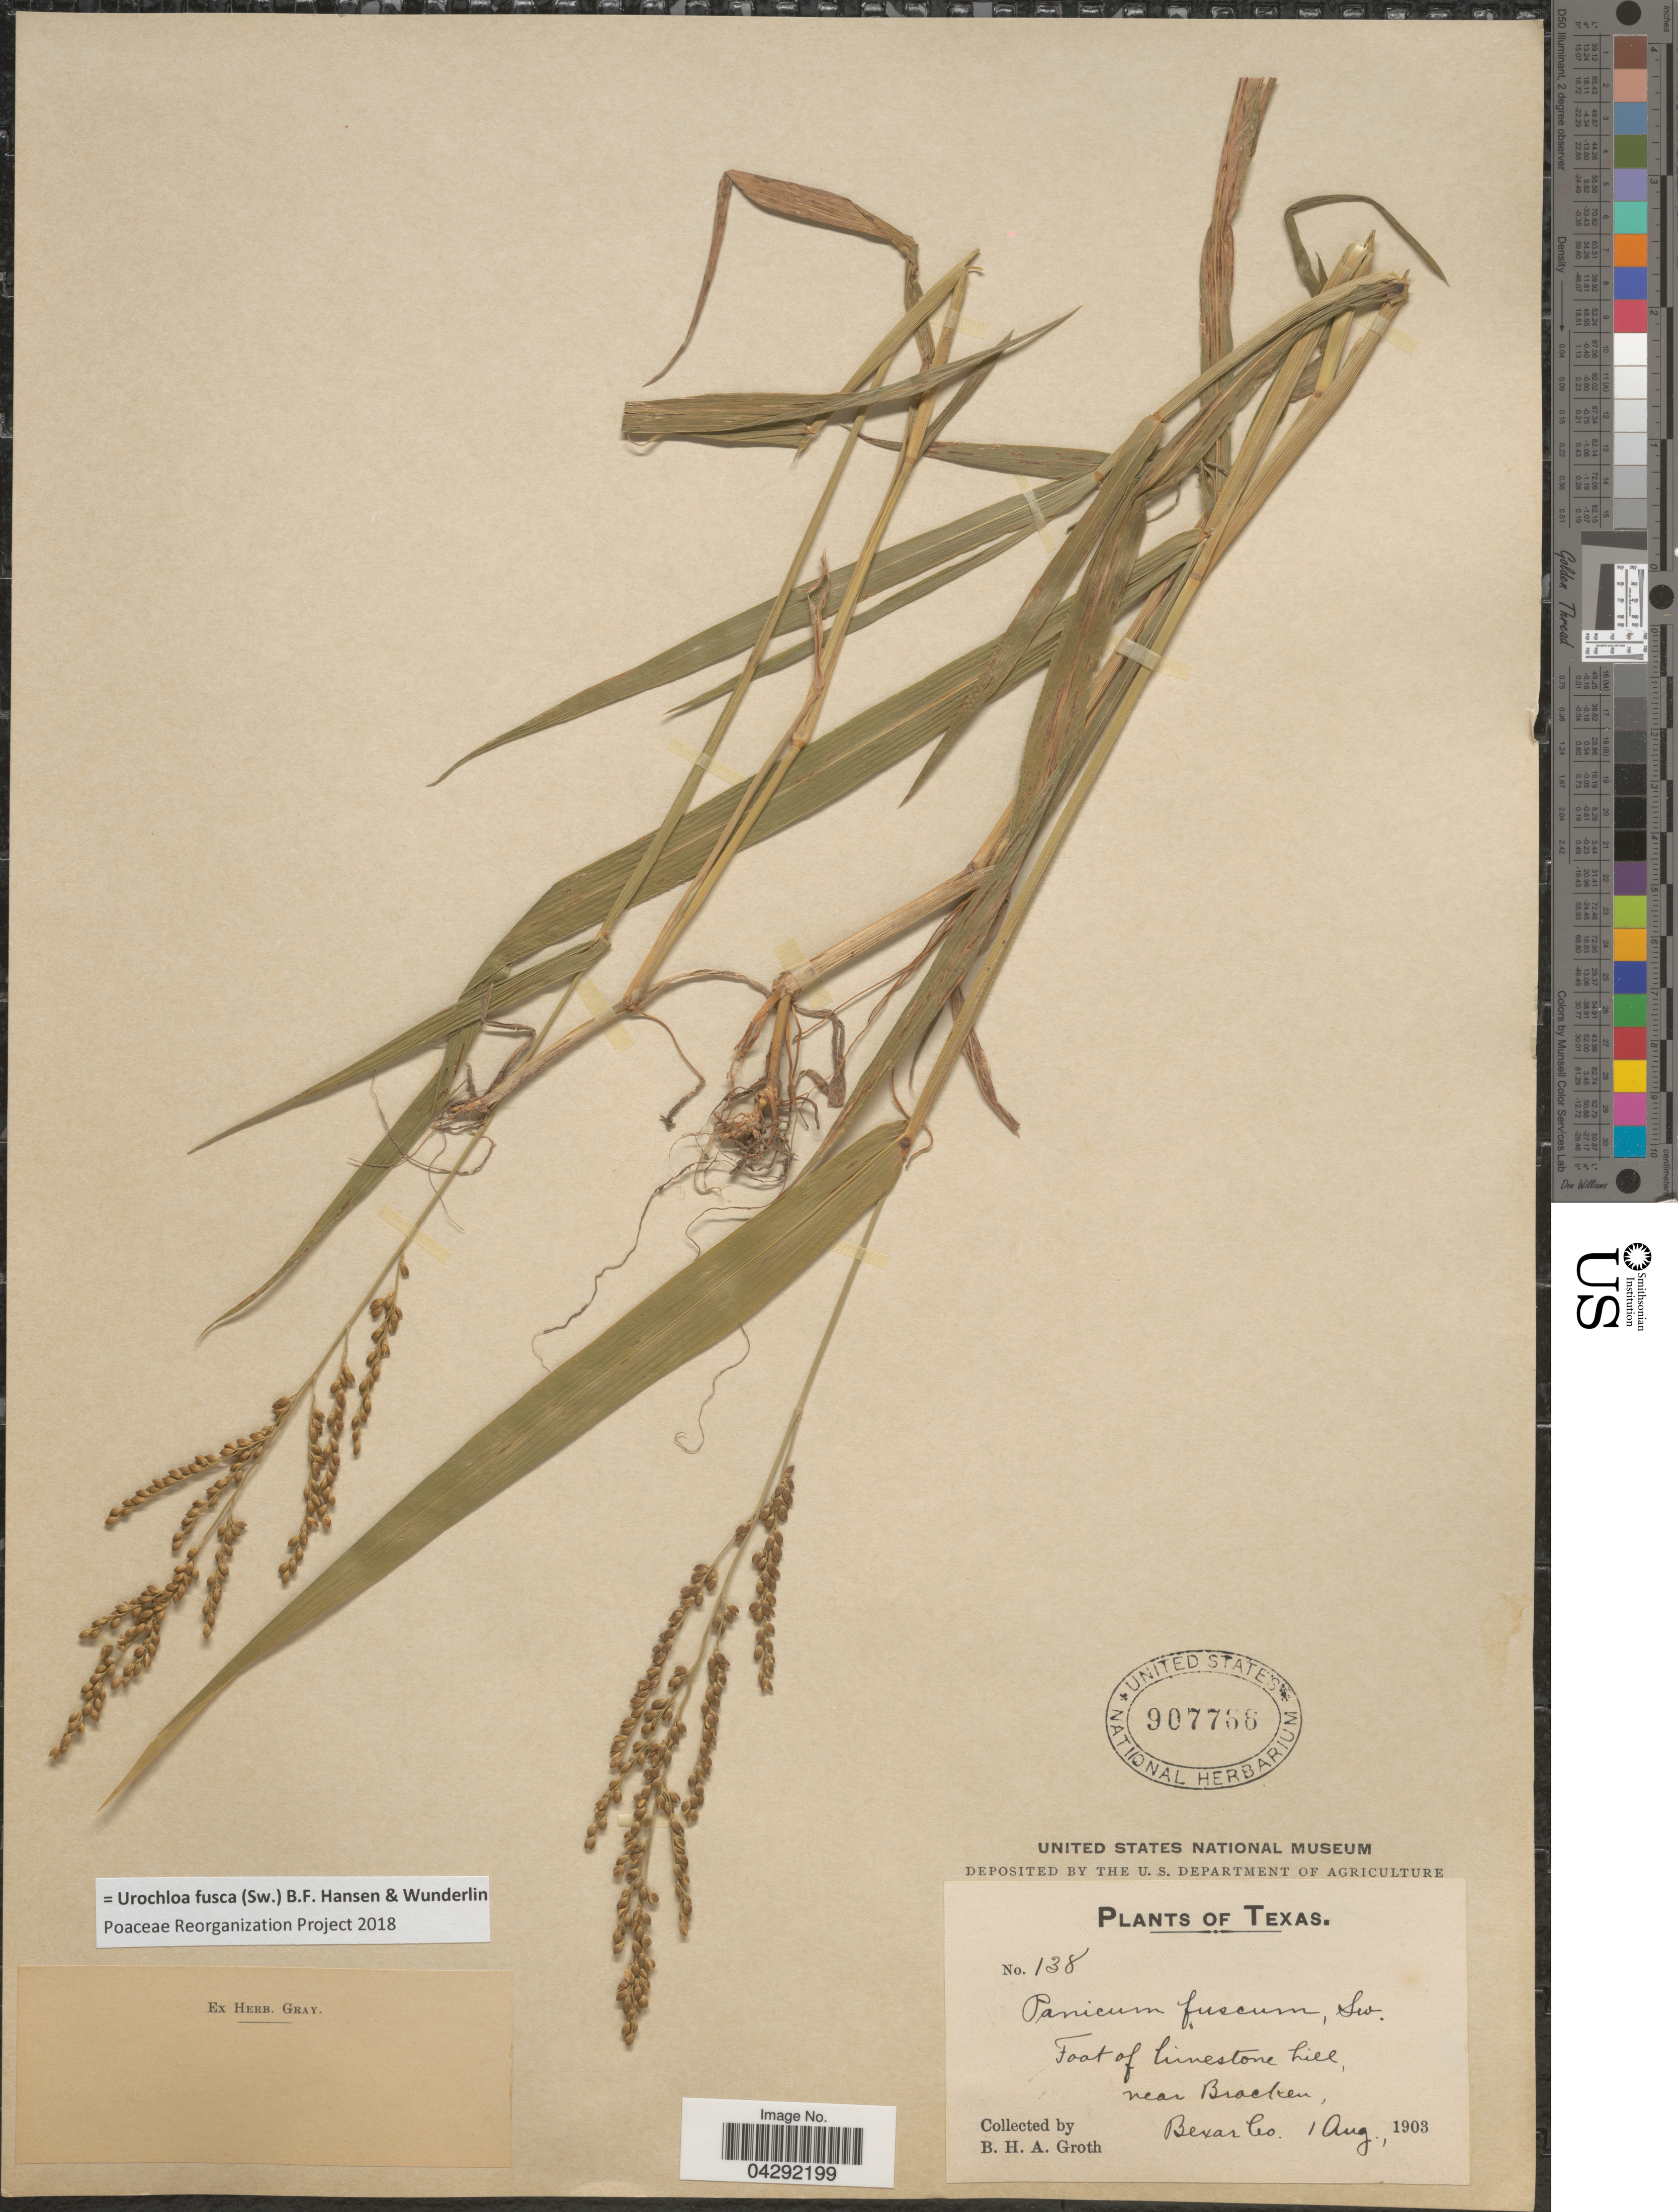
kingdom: Plantae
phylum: Tracheophyta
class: Liliopsida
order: Poales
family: Poaceae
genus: Urochloa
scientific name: Urochloa fusca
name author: (Sw.) B.F. Hansen & Wunderlin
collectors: B. Groth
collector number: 138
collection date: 1903-08-01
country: United States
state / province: Texas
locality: Foot of limestone hill, near Bracken, Bexar Co.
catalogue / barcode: US 907766